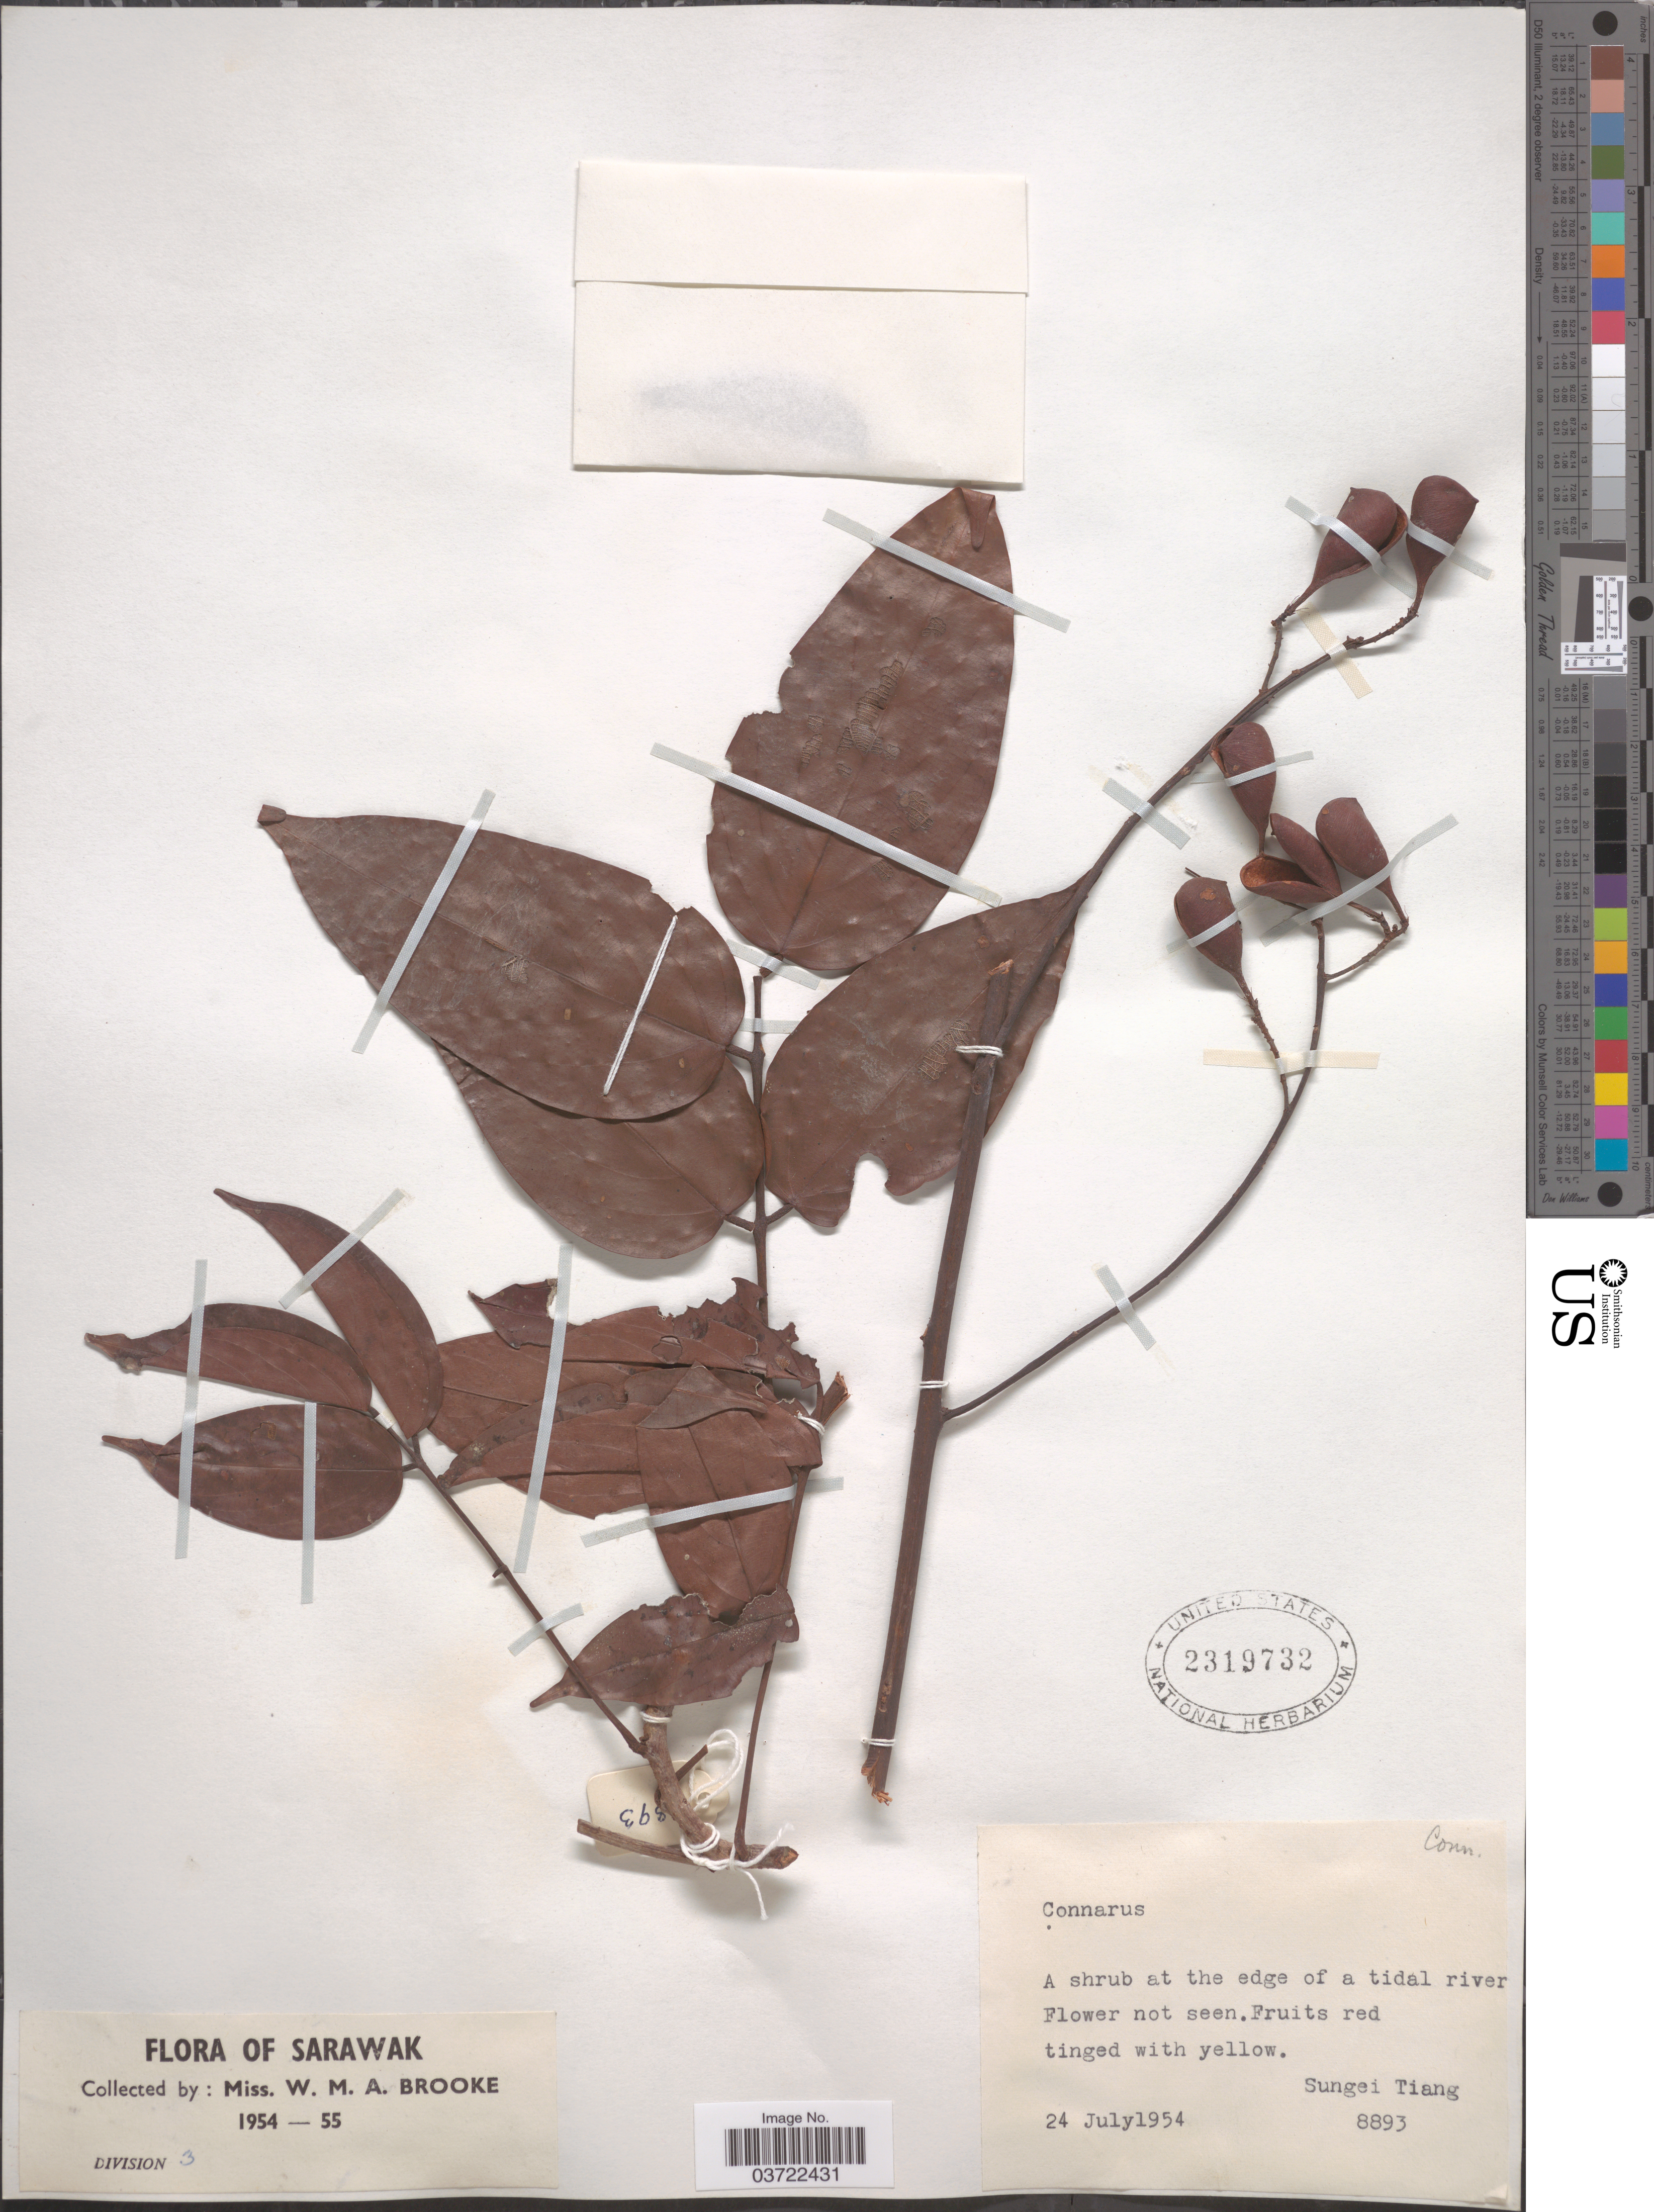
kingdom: Plantae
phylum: Tracheophyta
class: Magnoliopsida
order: Oxalidales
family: Connaraceae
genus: Connarus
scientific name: Connarus sp.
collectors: W. Brooke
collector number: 8893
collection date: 1954-07-24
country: Malaysia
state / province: Sarawak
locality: A shrub at the edge of a tidal river. Sungei Tiang. Division 3 [unsure placement]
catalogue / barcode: US 2319732